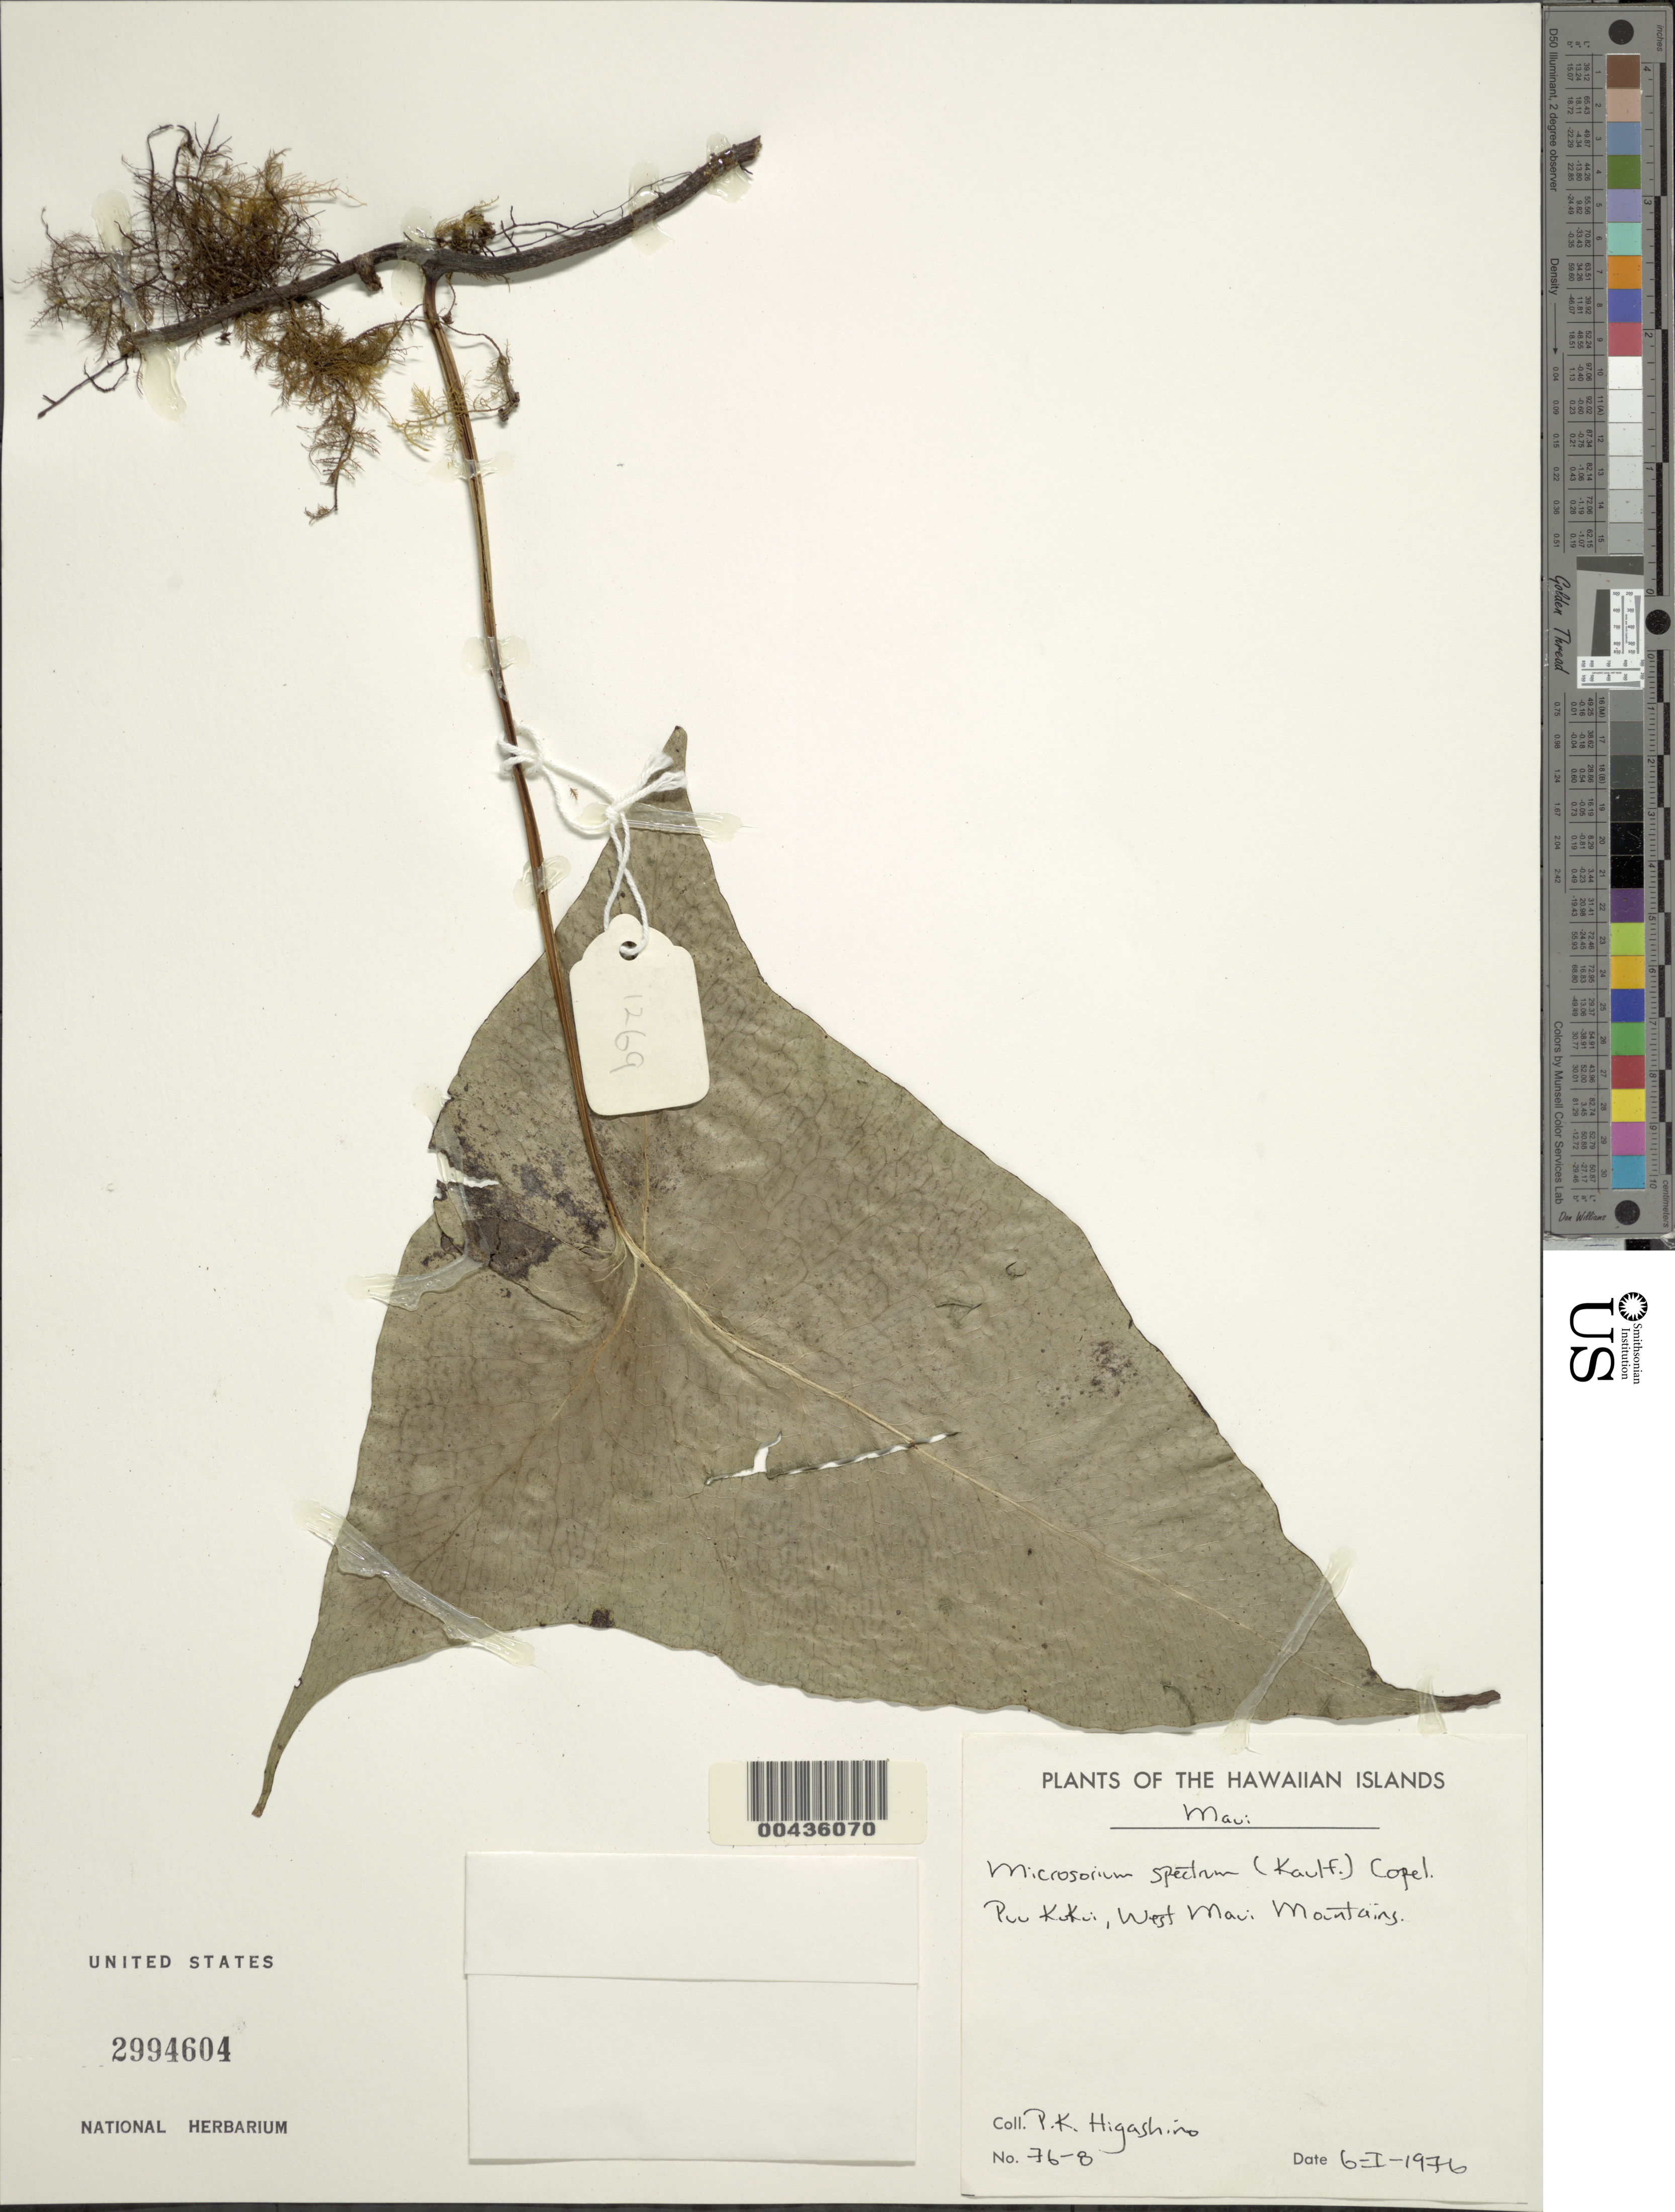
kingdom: Plantae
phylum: Tracheophyta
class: Polypodiopsida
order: Polypodiales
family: Polypodiaceae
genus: Microsorum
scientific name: Microsorum spectrum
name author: (Kaulf.) Copel.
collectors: P. Higashino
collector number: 76-8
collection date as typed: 6 Jan 1976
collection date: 1976-01-06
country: United States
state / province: Hawaii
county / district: Maui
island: Maui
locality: Puu Kukui, W Maui Mountains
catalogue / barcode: US 2994604